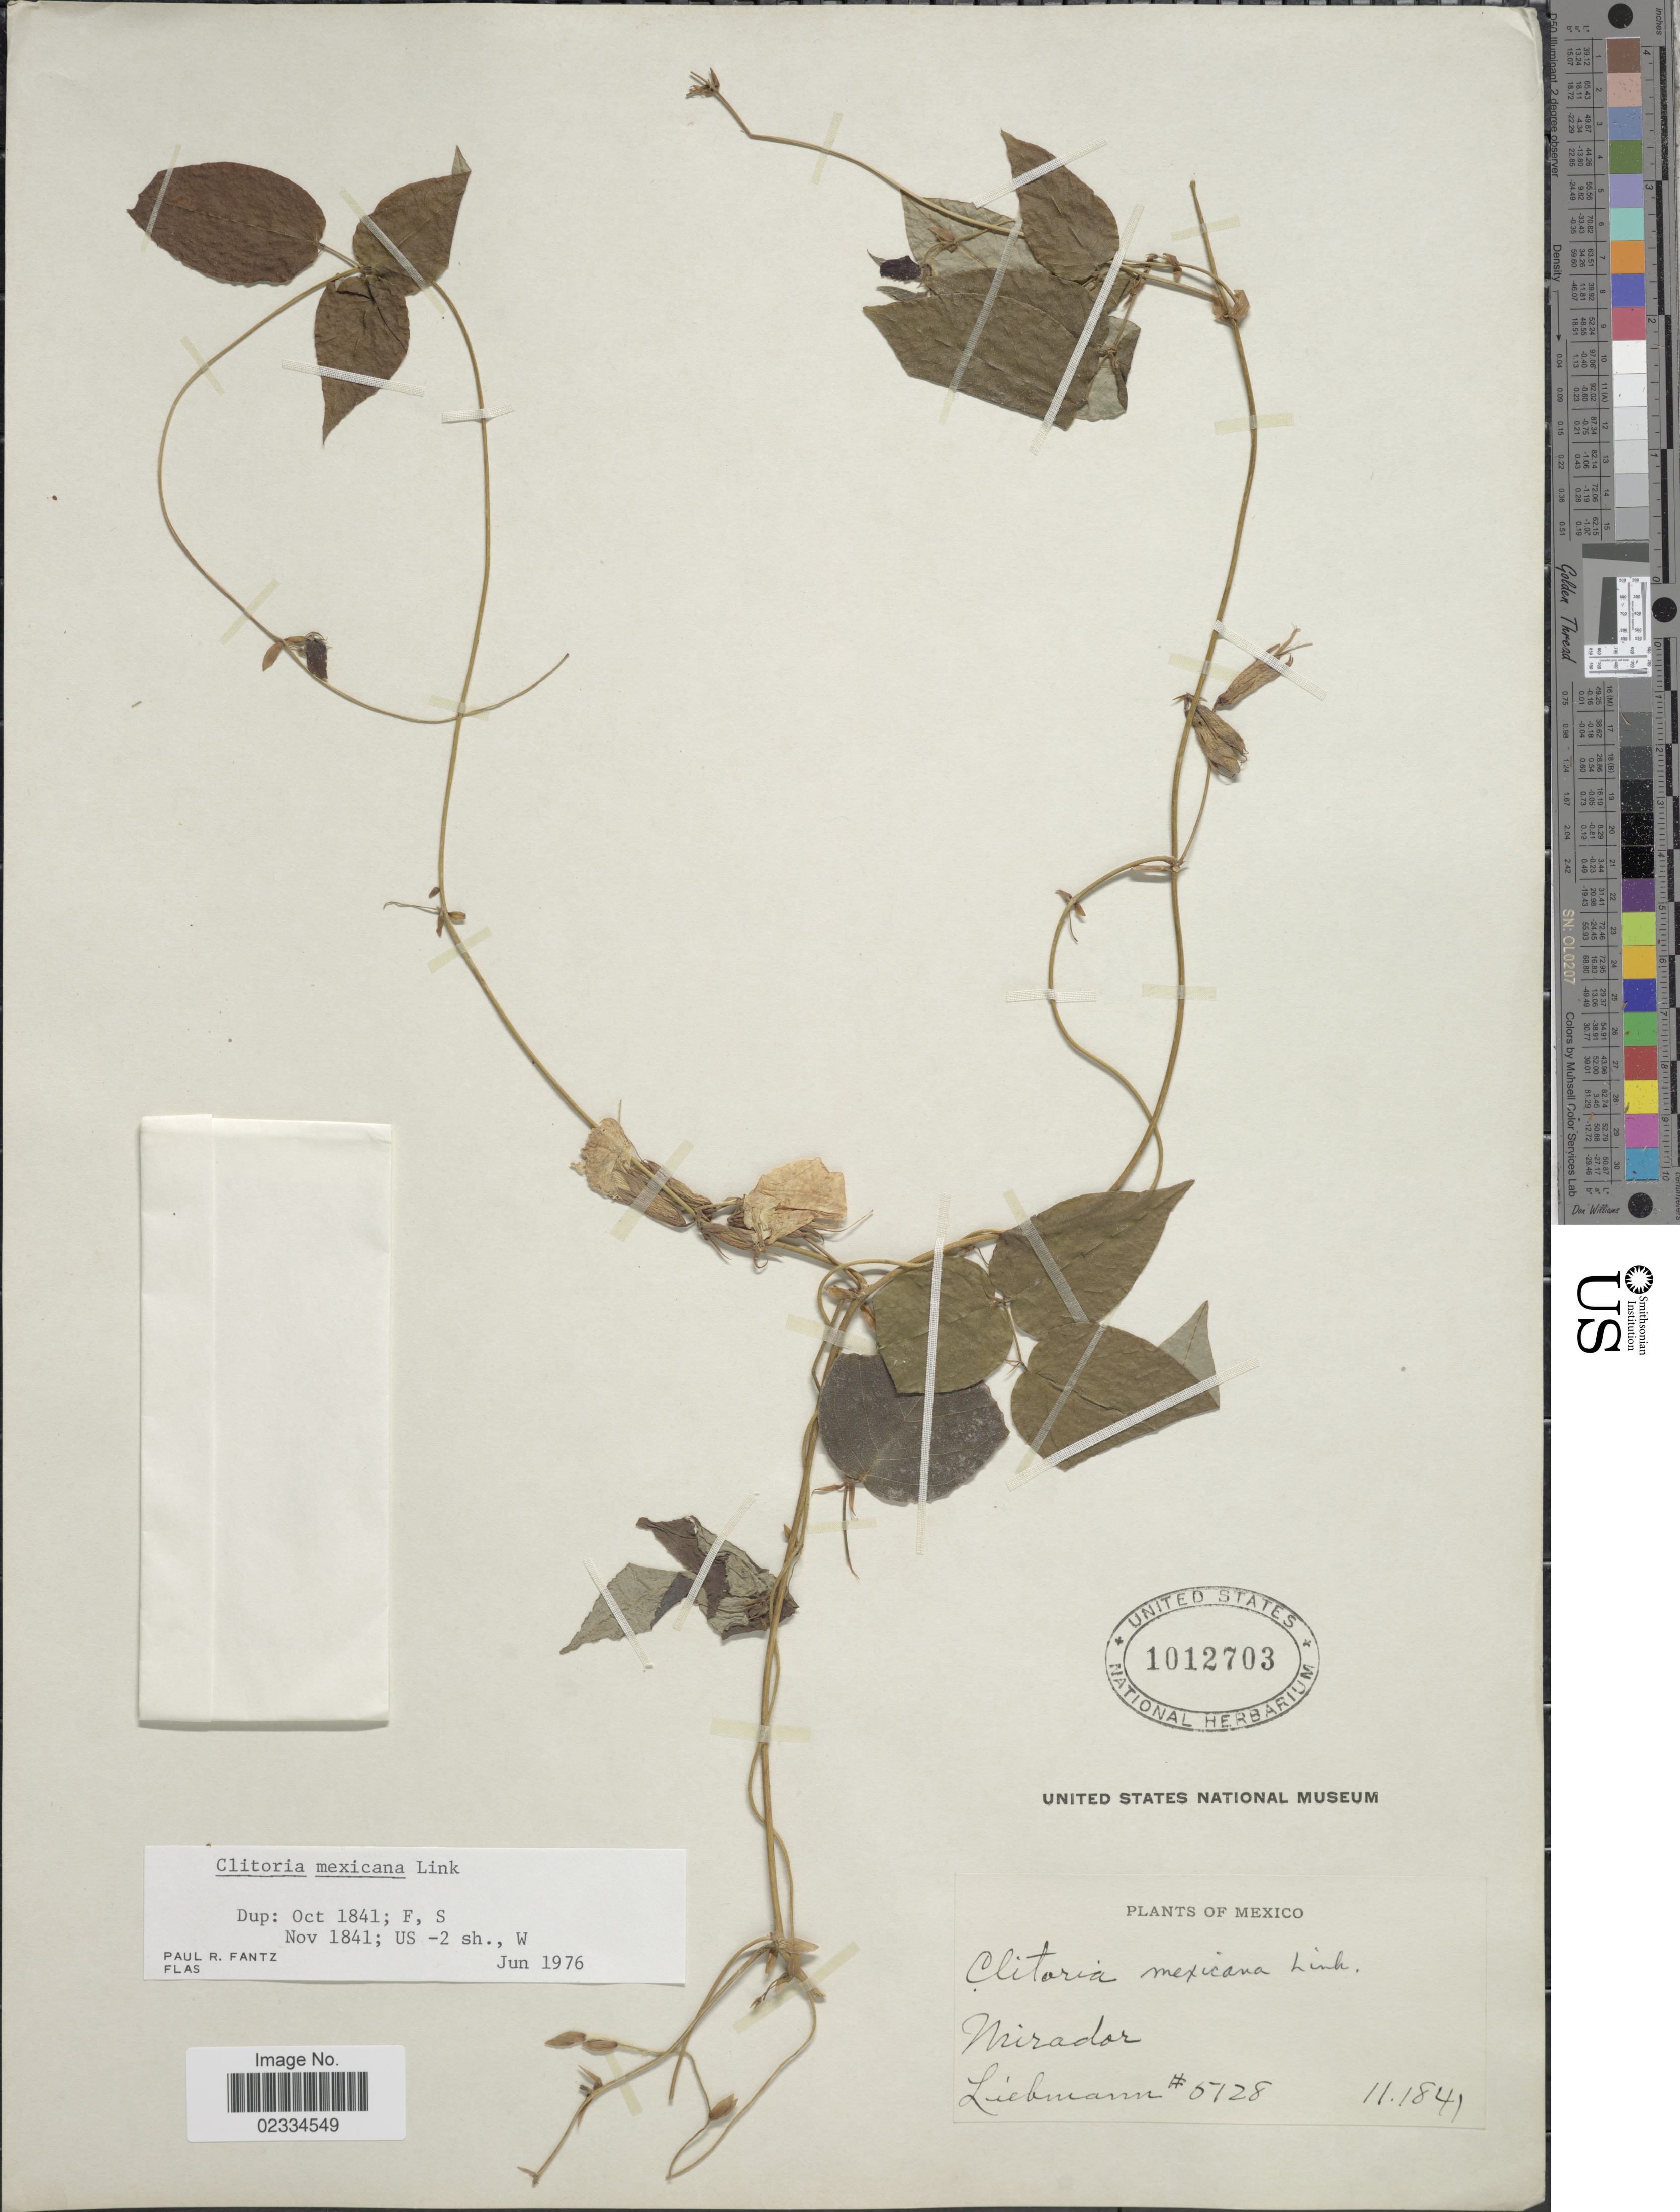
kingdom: Plantae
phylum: Tracheophyta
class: Magnoliopsida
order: Fabales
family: Fabaceae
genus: Clitoria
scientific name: Clitoria mexicana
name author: Link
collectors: Liebmann, --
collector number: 6728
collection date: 1841-11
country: Mexico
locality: Mirador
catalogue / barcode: US 1012703